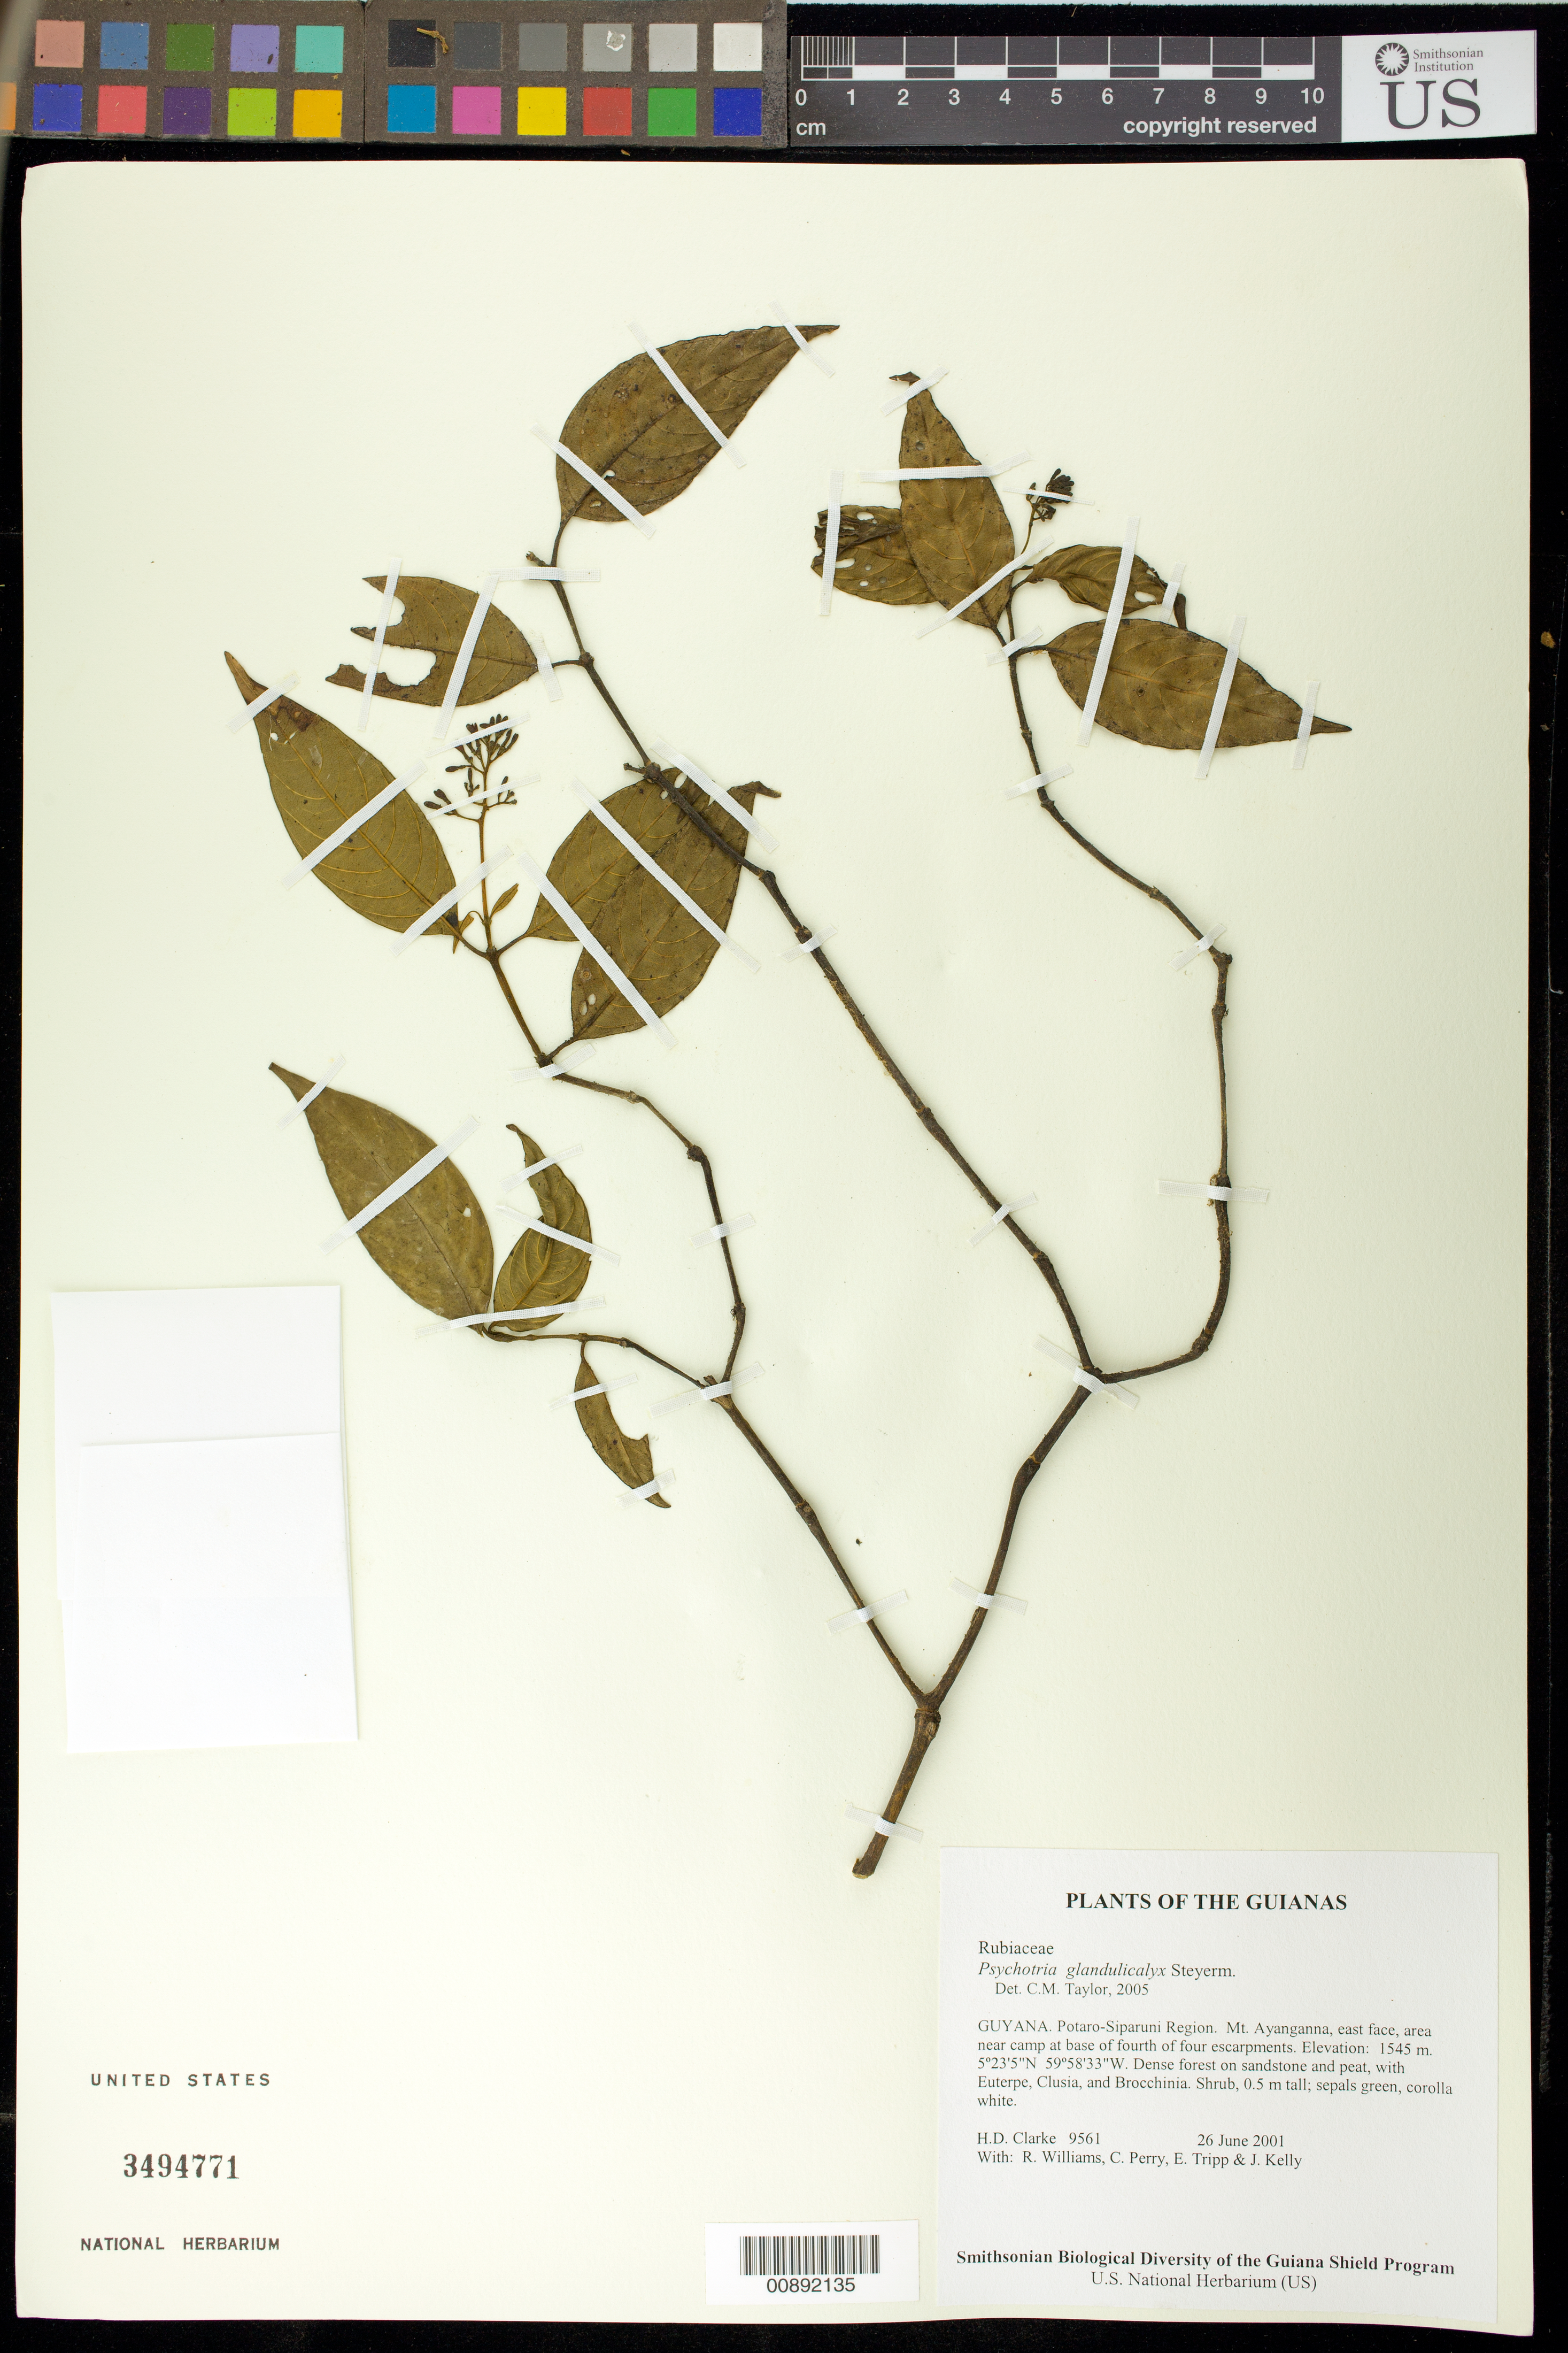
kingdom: Plantae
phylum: Tracheophyta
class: Magnoliopsida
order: Gentianales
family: Rubiaceae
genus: Palicourea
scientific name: Palicourea glandulicalyx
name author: (Steyerm.) Delprete & J.H. Kirkbr.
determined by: Kirkbride, J. H., Jr.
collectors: H. D. Clarke, R. Williams, C. Perry, E. Tripp & J. Kelly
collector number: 9561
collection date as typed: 26 June 2001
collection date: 2001-06-26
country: Guyana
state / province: Potaro-Siparuni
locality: Mt. Ayanganna, east face, area near camp at base of fourth of four escarpments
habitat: Dense forest on sandstone and peat, with Euterpe, Clusia, and Brocchinia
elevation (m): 1545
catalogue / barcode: US 3494771